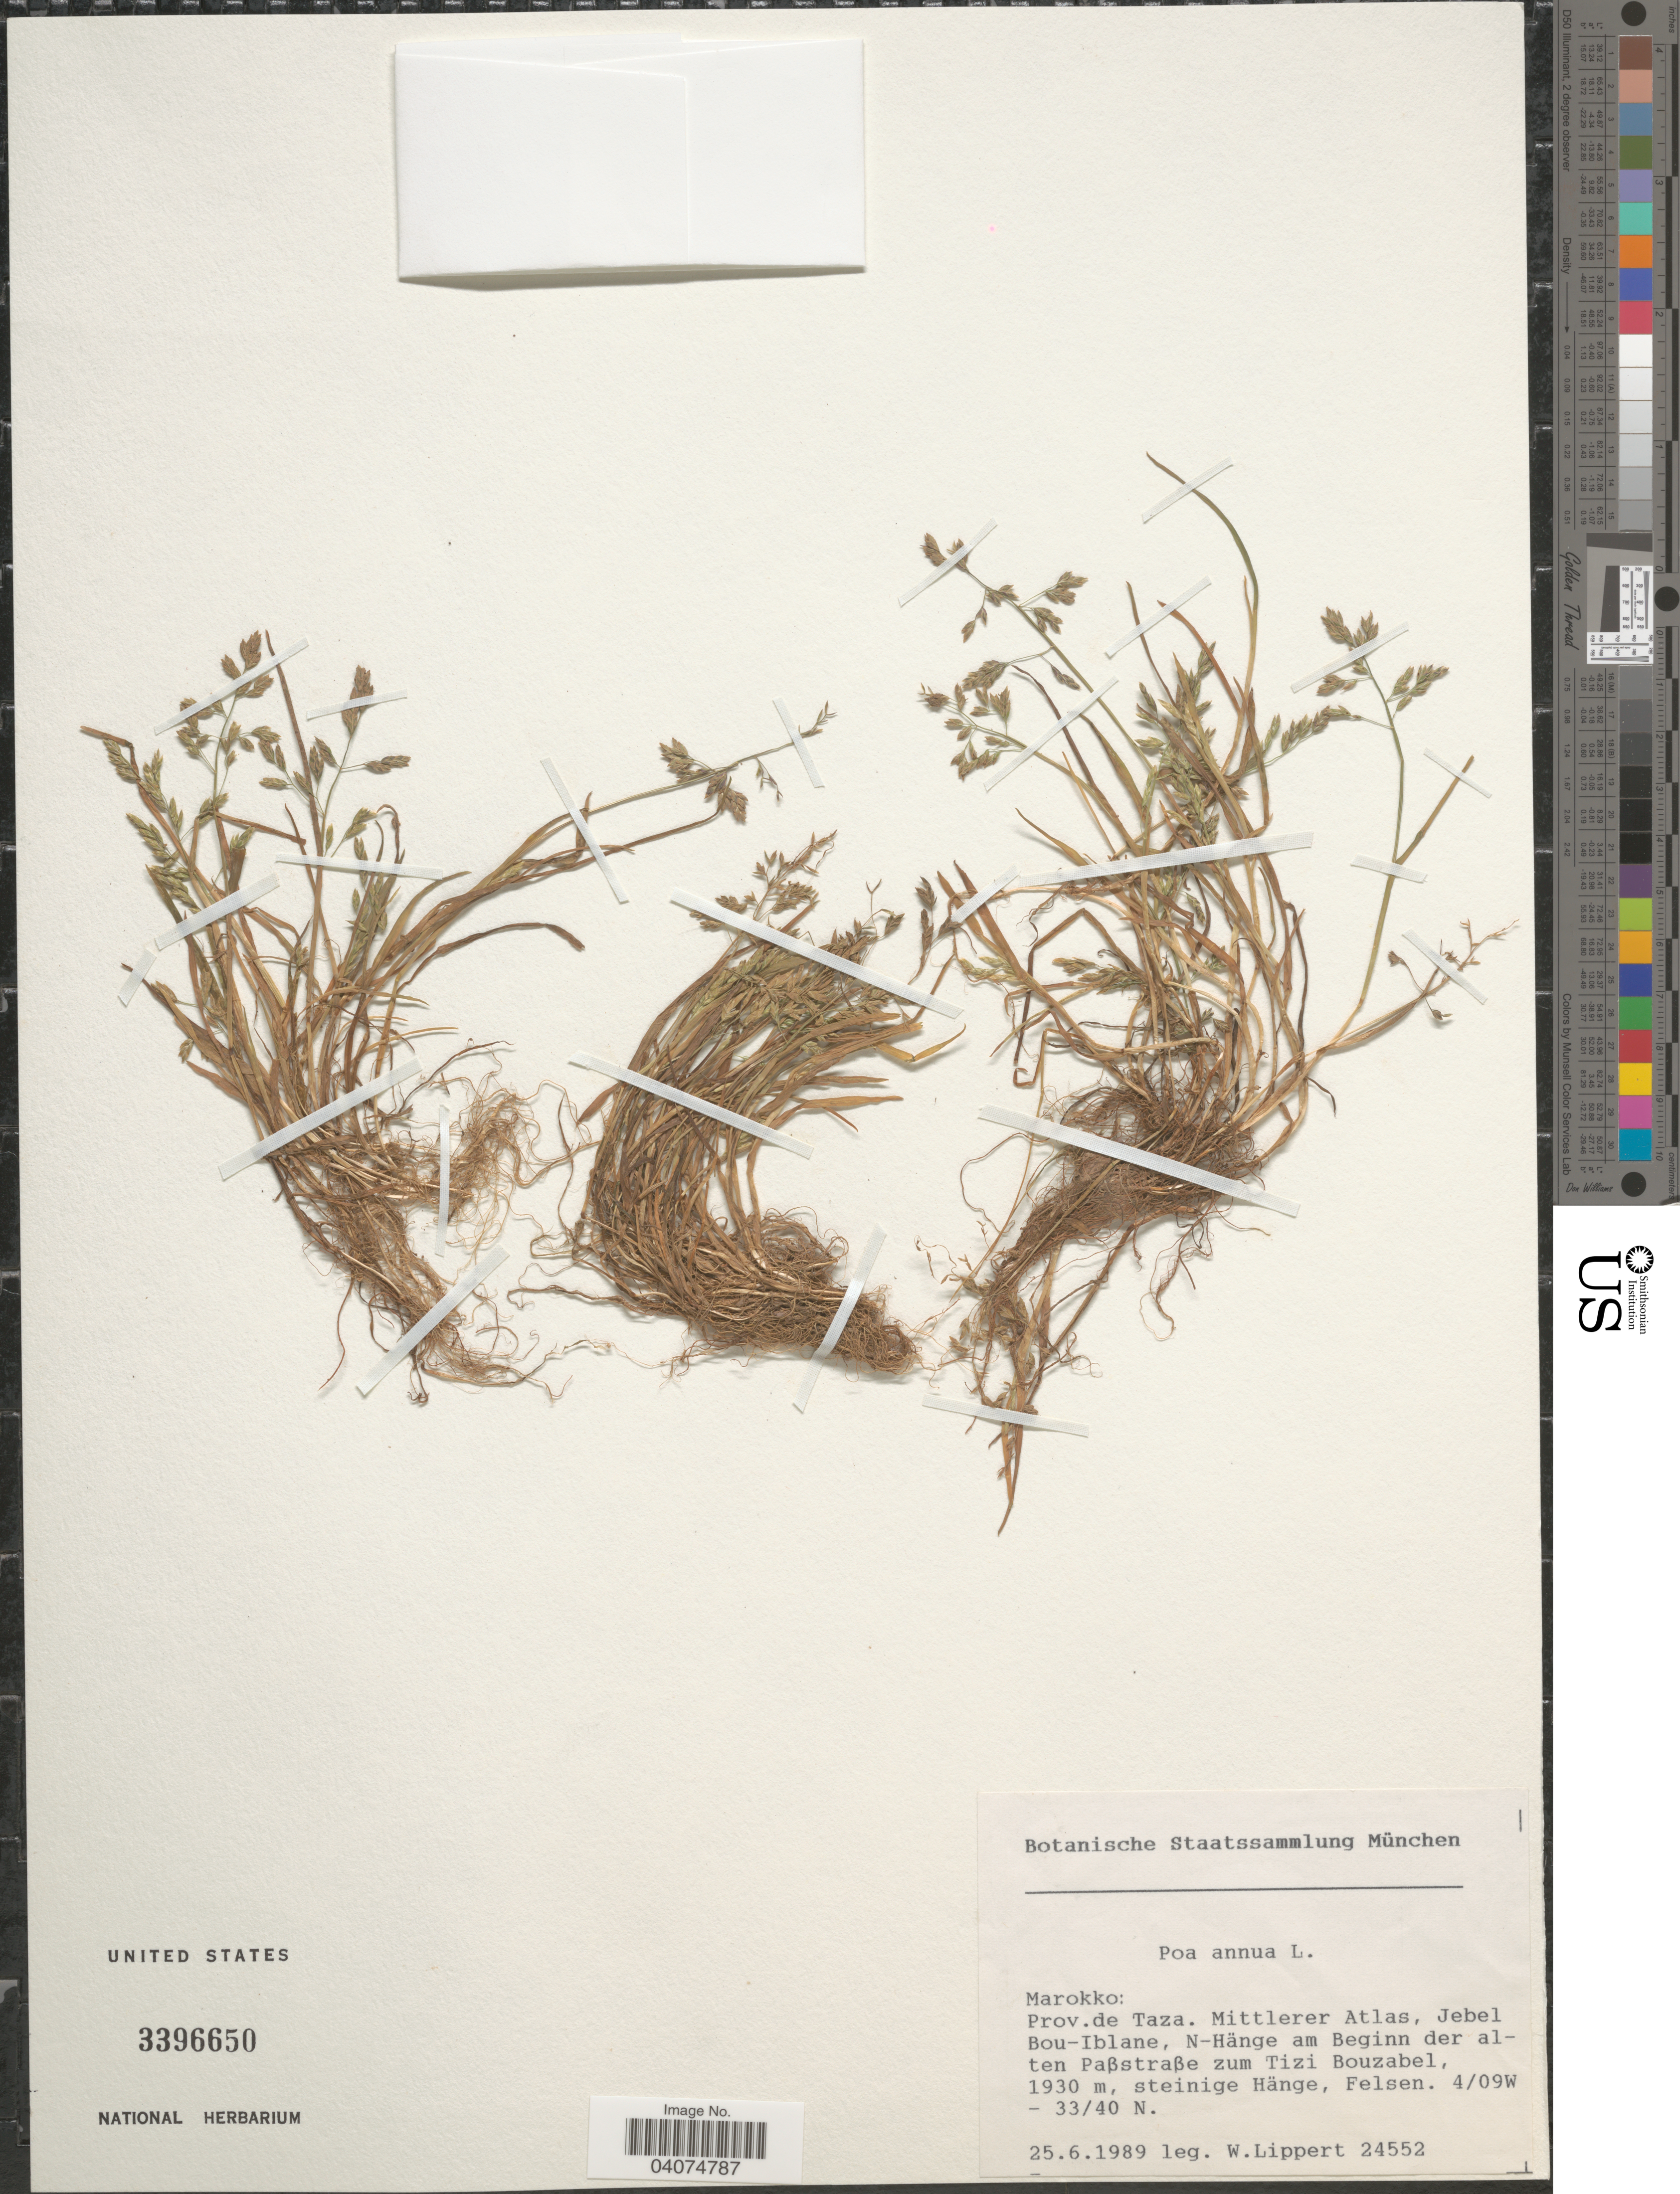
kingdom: Plantae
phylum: Tracheophyta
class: Liliopsida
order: Poales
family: Poaceae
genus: Poa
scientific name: Poa annua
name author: L.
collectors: W. Lippert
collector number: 24552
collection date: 1989-06-25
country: Morocco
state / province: Taza-Al Hoceima-Taounate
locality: Marokko: Prov. de Taza. Mittlerer Atlas, Jebel Bou-Iblane, N-Hänge am Beginn der alten Paßstraße zum Tizi Bouzabel.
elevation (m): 1930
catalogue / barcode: US 3396650